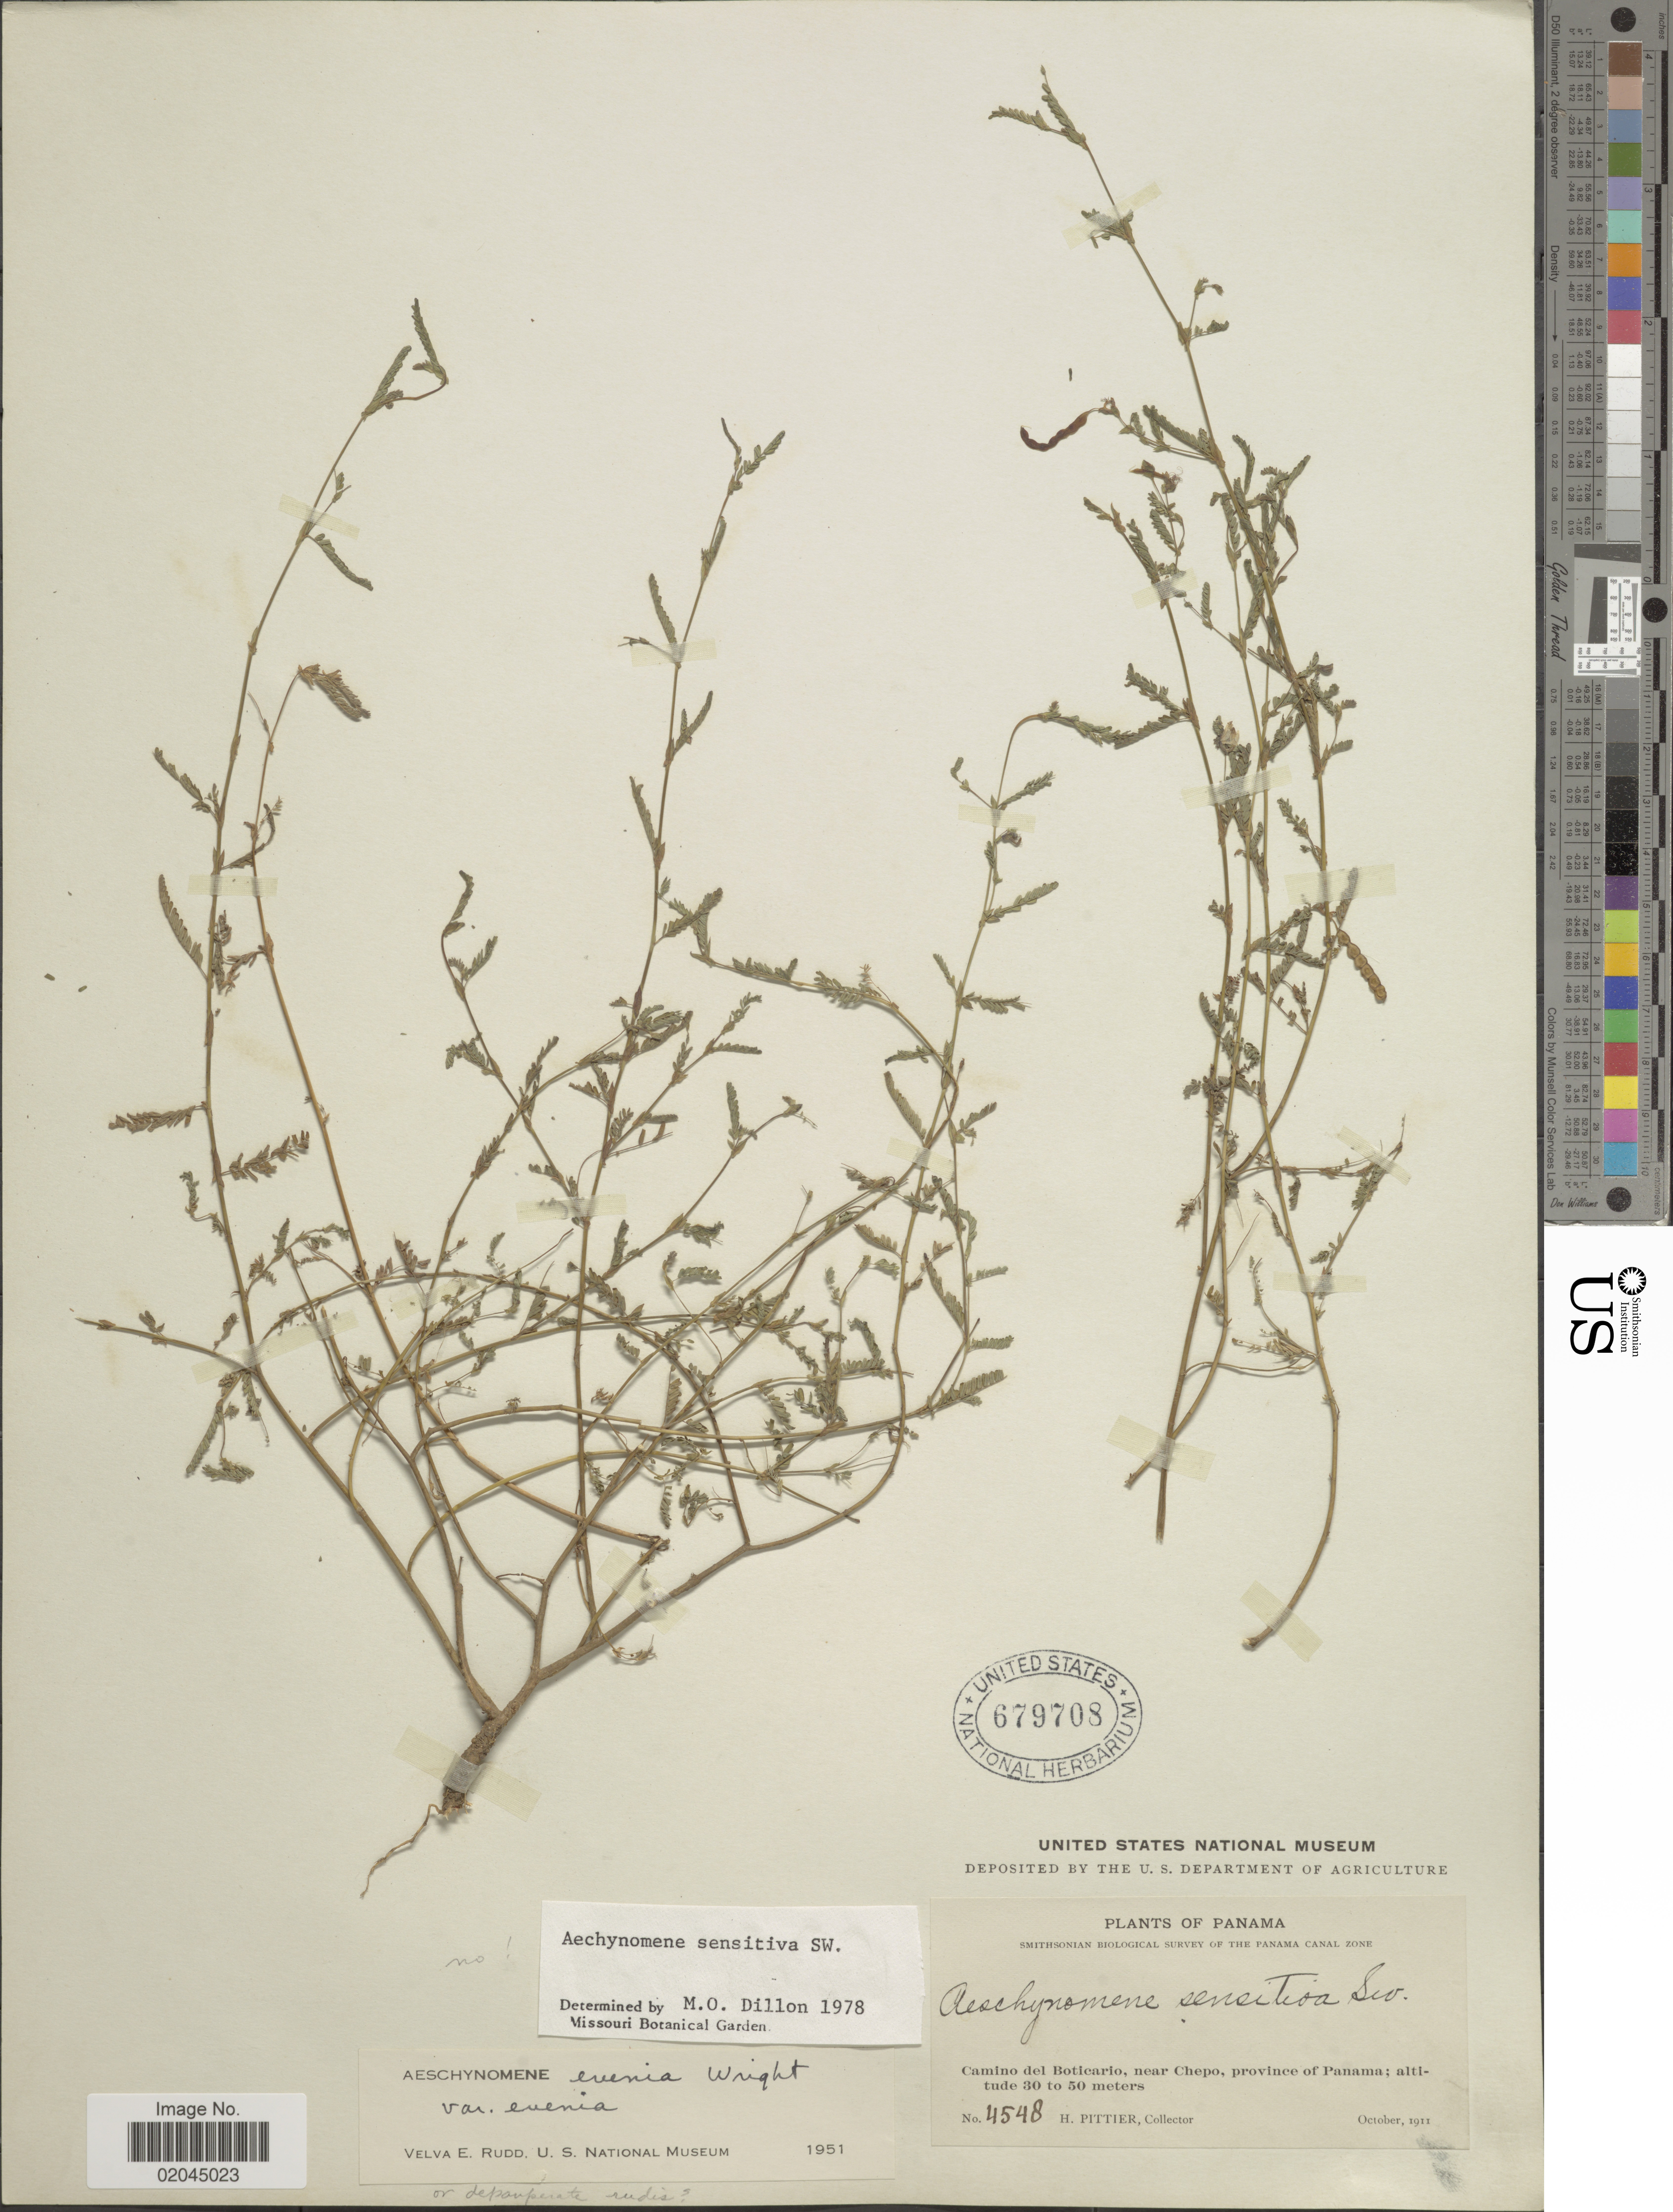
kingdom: Plantae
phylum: Tracheophyta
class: Magnoliopsida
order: Fabales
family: Fabaceae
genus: Aeschynomene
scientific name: Aeschynomene rudis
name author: Benth.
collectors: H. F. Pittier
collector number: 4548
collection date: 1911-10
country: Panama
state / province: Panamá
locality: Camino del Boticario, near Chepo, province of Panama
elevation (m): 30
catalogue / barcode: US 679708